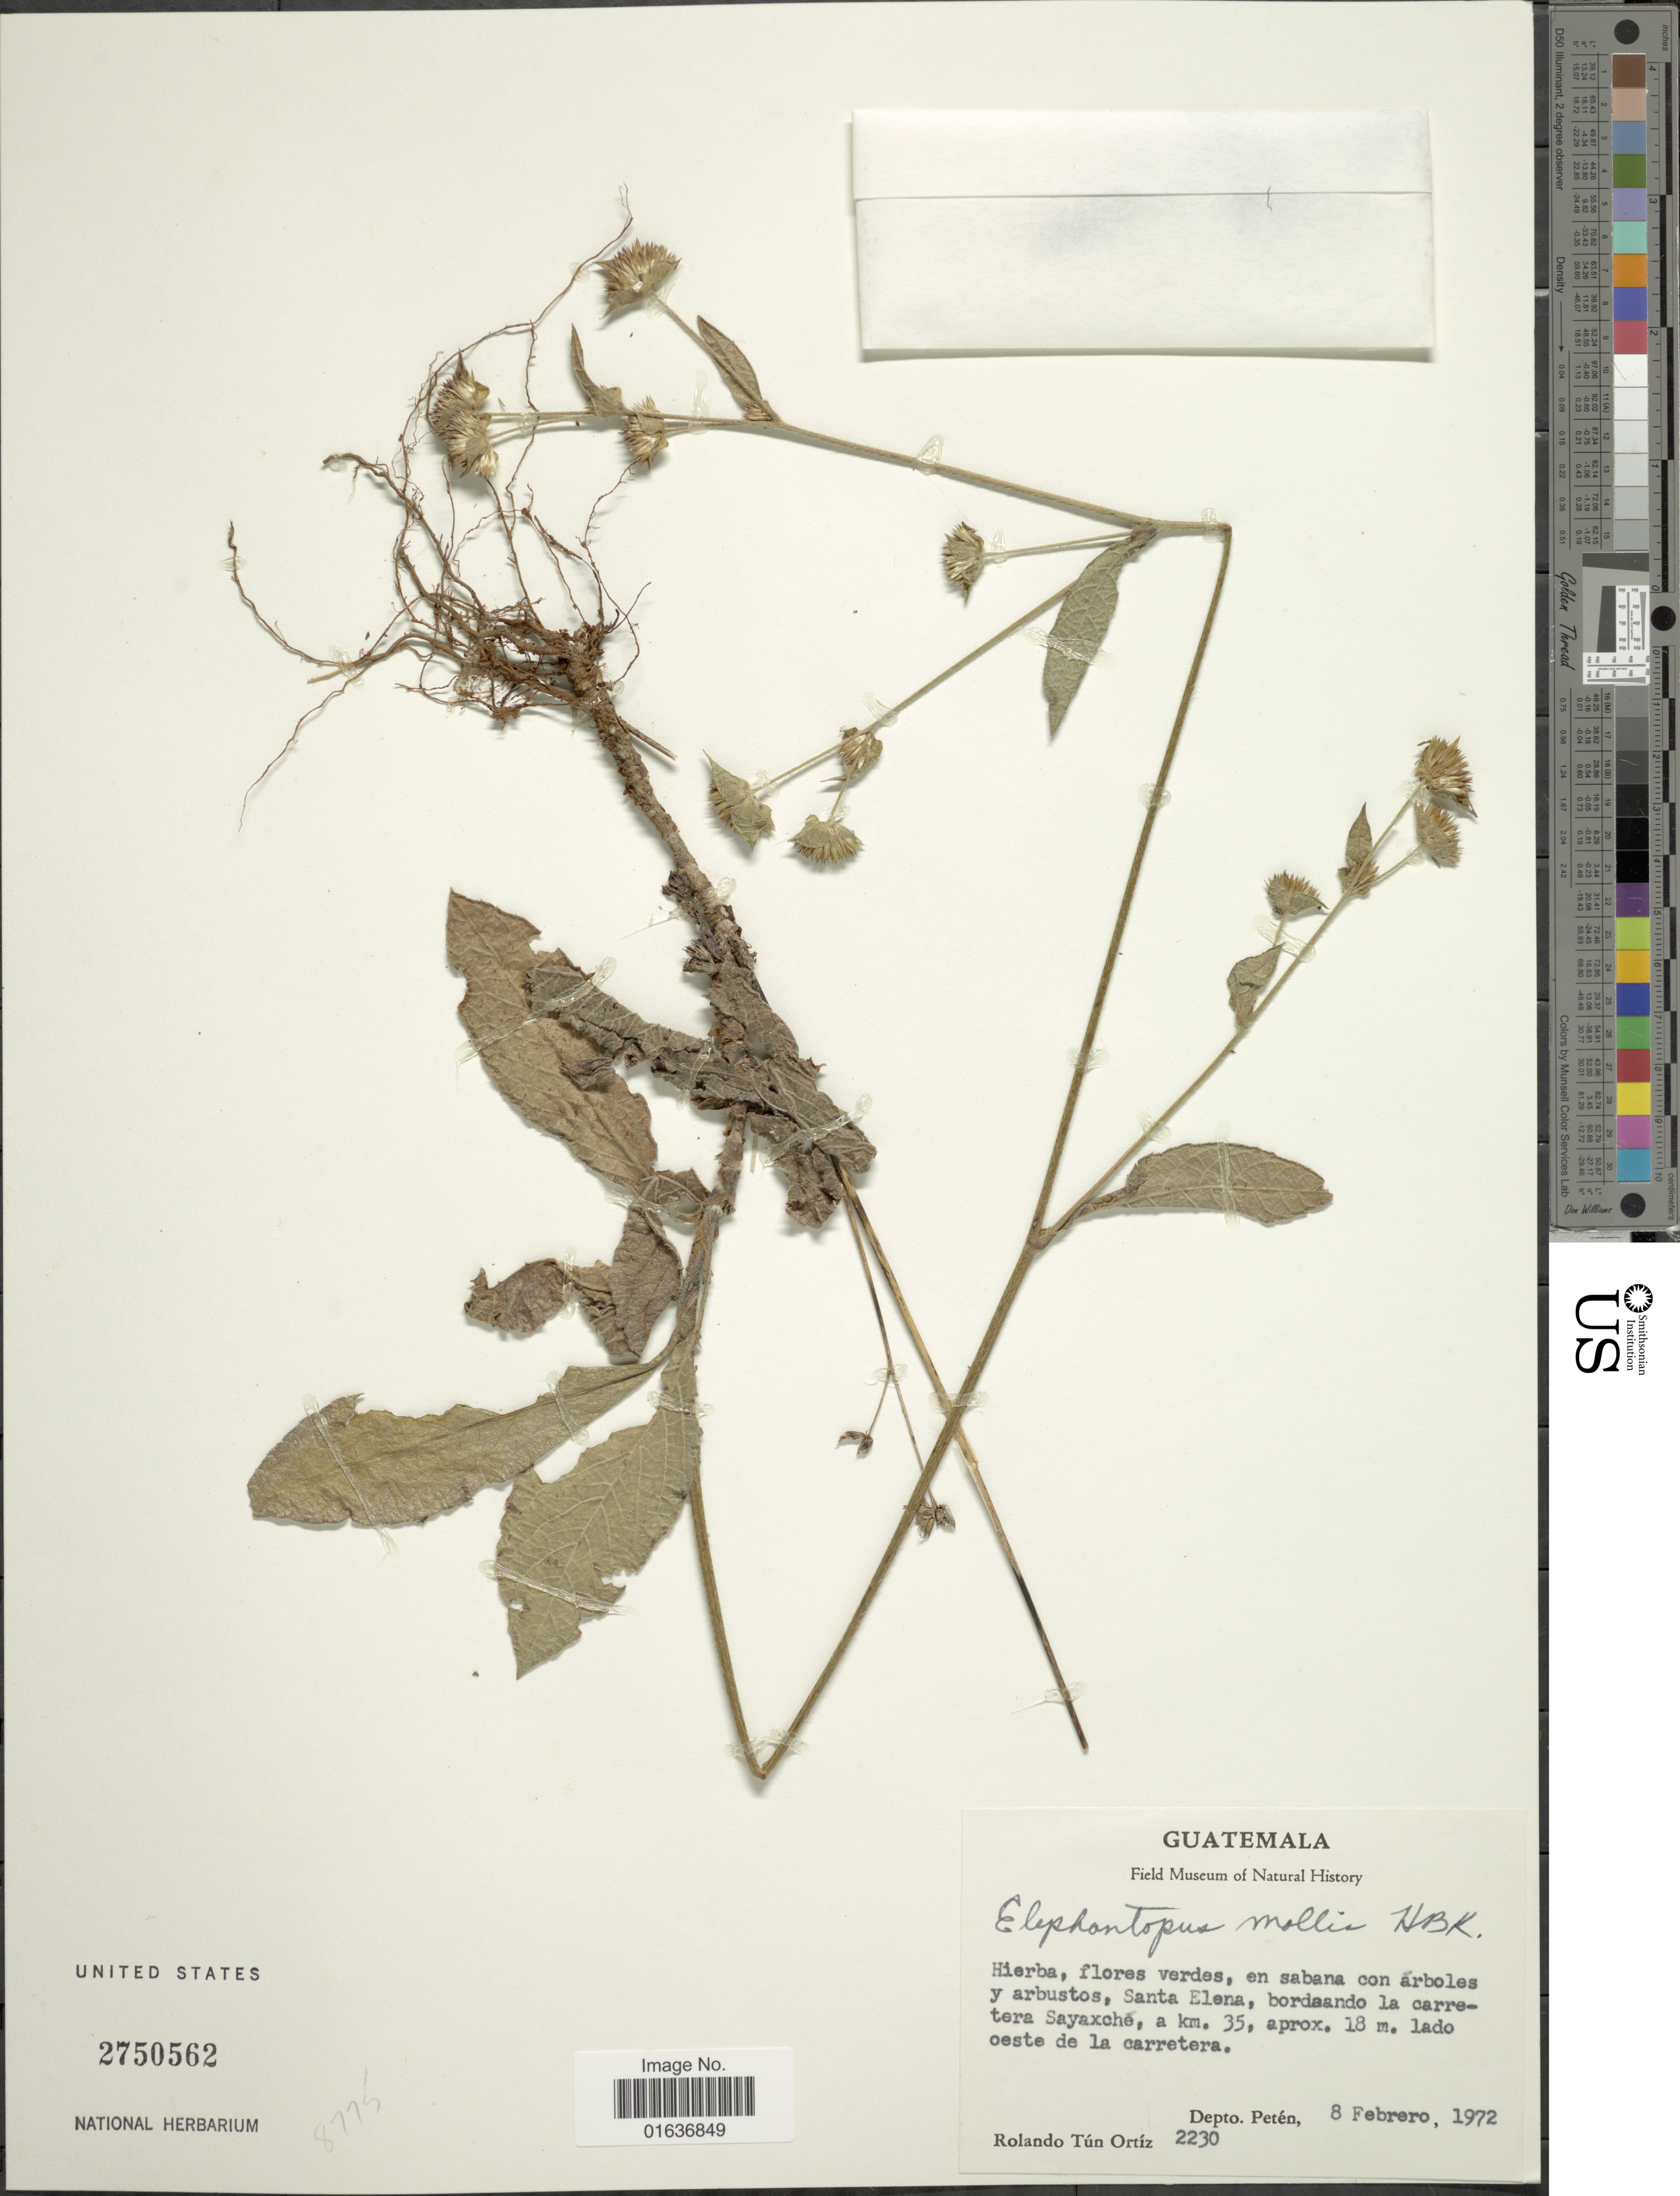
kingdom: Plantae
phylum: Tracheophyta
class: Magnoliopsida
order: Asterales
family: Asteraceae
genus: Elephantopus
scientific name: Elephantopus mollis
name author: Kunth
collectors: R. T. Ortíz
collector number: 2230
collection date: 1972-02-08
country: Guatemala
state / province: El Petén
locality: Santa Elena, bordaando la carretera Sayaxche, a km. 35, aprox. 18 m. lado oeste de la carretera, Depto. Petén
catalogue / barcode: US 2750562